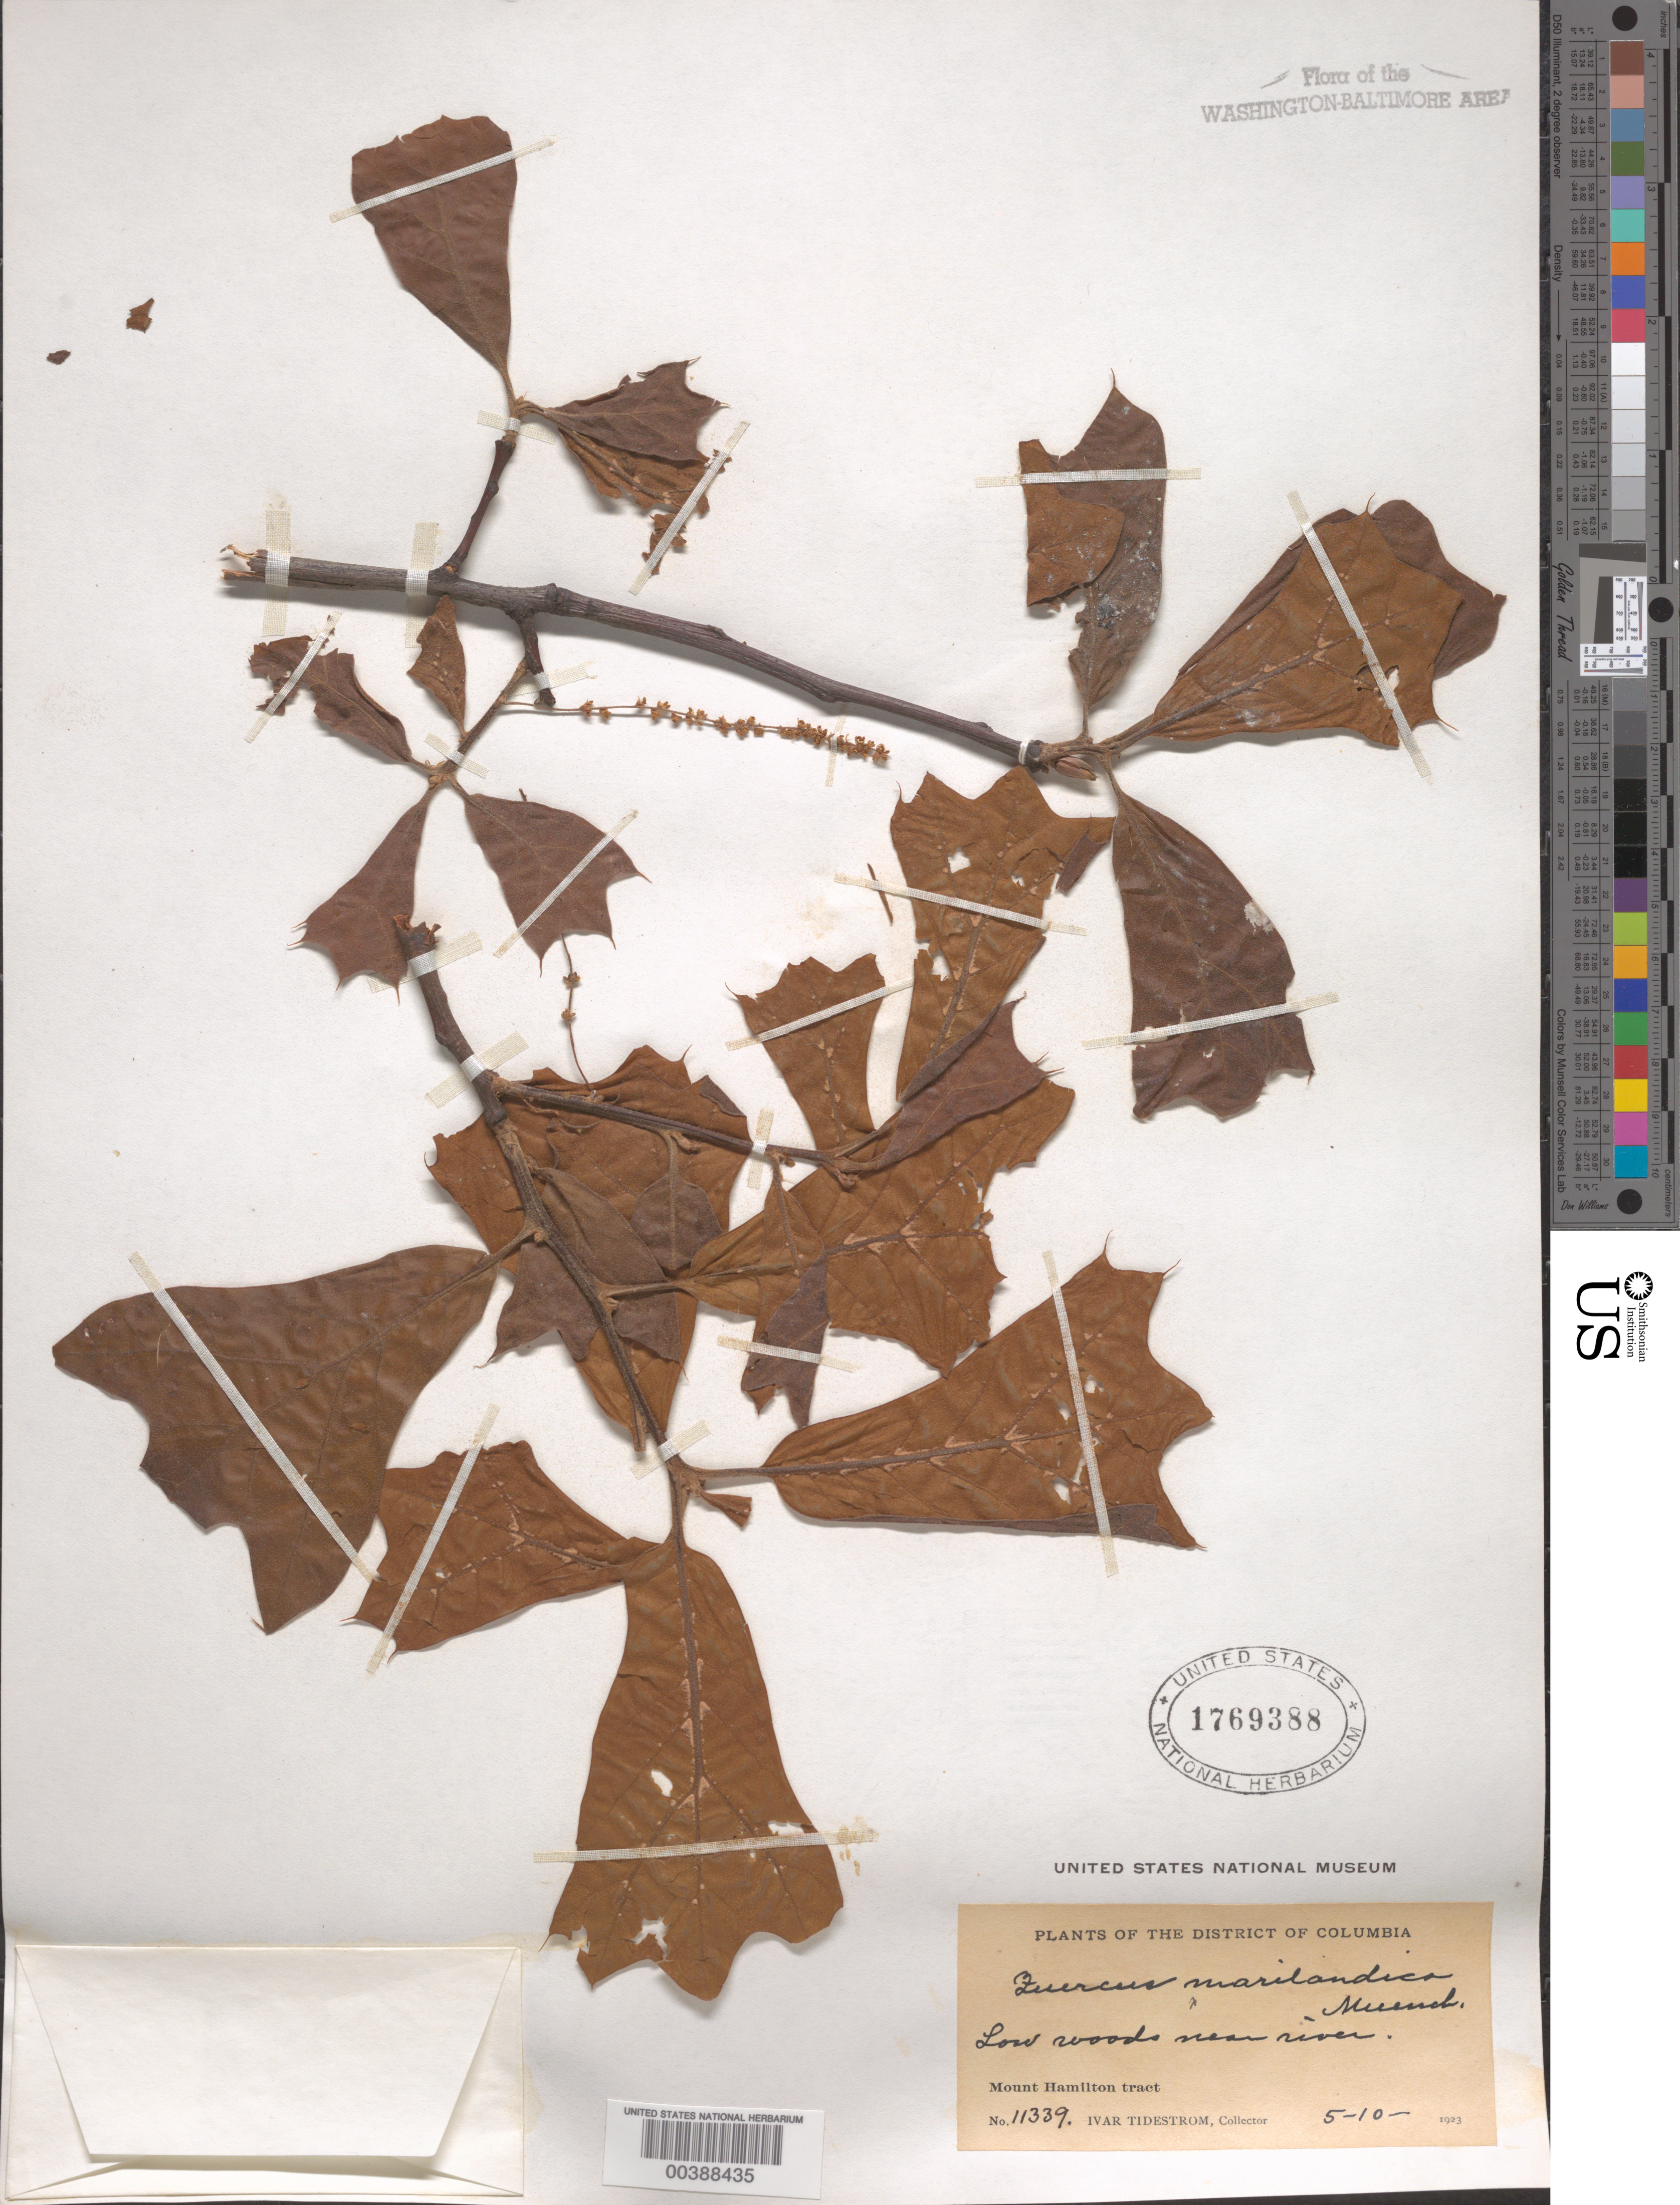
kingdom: Plantae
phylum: Tracheophyta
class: Magnoliopsida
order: Fagales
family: Fagaceae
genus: Quercus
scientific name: Quercus marilandica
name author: (L.) Münchh.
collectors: I. F. Tidestrom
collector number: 11339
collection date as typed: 10 May 1923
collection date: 1923-05-10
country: United States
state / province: District of Columbia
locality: Mount Hamilton, near River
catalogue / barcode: US 1769388